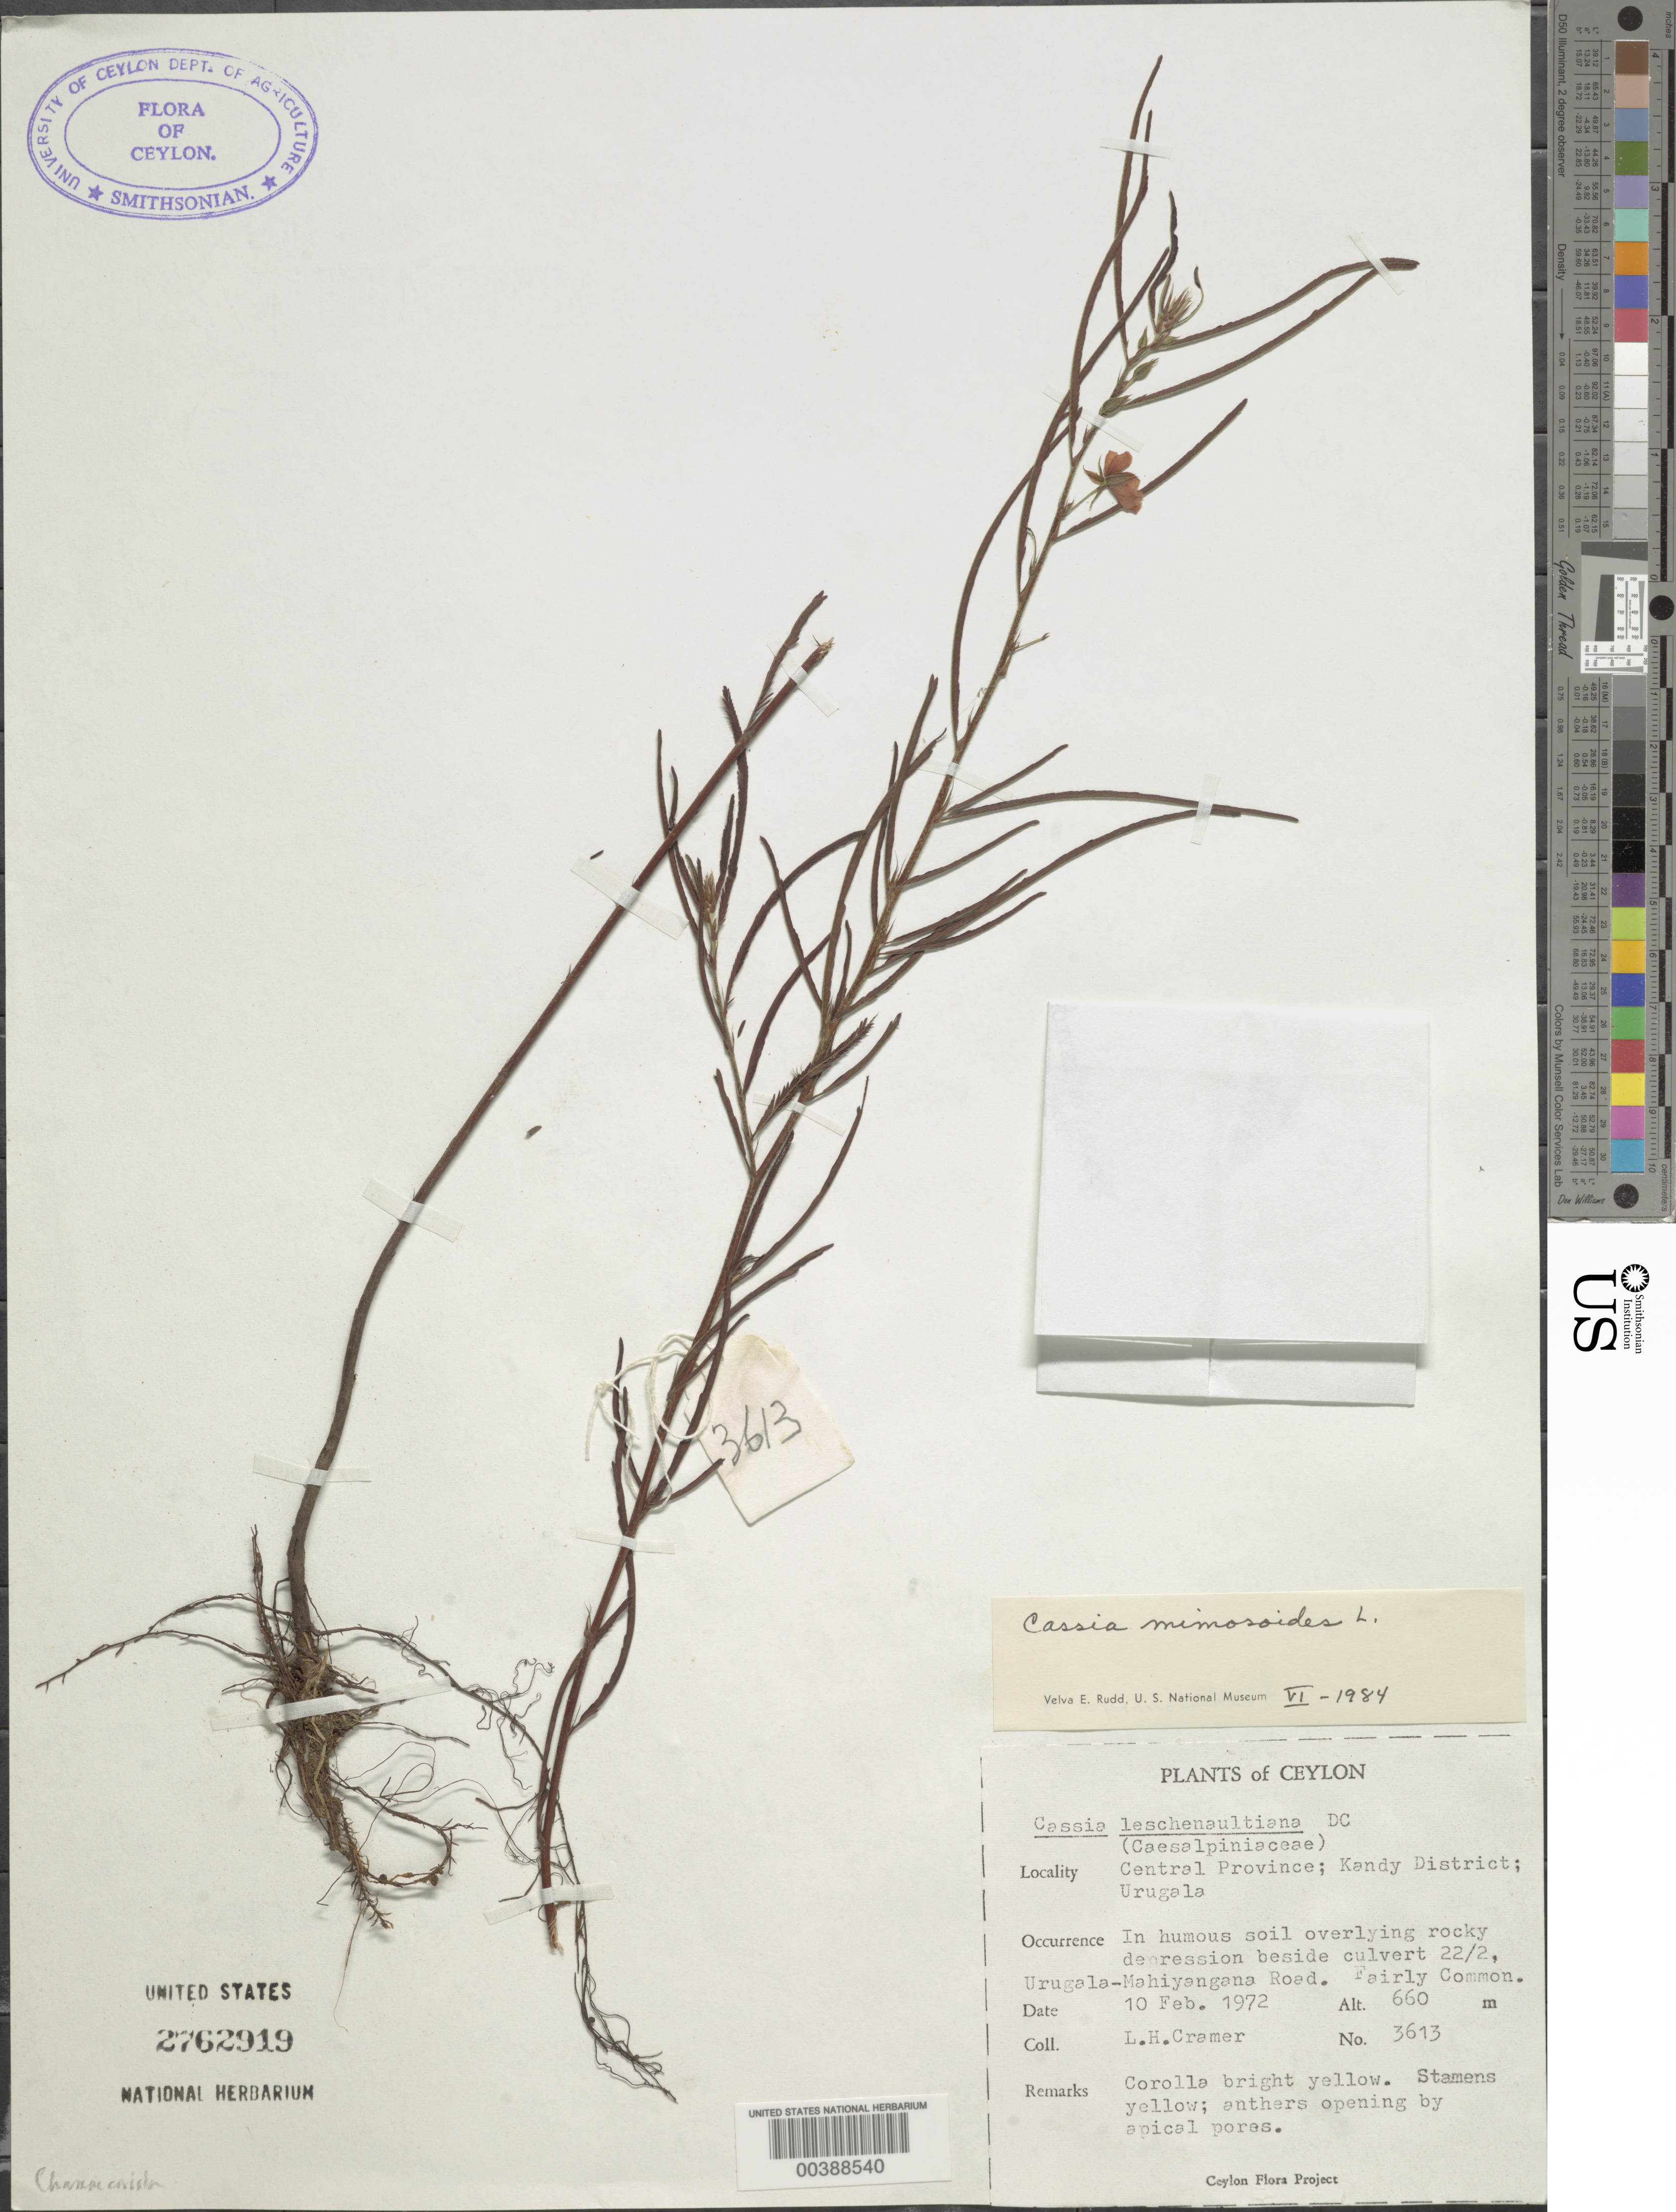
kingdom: Plantae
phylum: Tracheophyta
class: Magnoliopsida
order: Fabales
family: Fabaceae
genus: Chamaecrista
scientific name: Chamaecrista mimosoides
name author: (L.) Greene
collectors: L. H. Cramer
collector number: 3613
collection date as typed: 10 Feb 1972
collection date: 1972-02-10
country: Sri Lanka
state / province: Central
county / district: Kandy Dist.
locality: Urugala; beside culvert 22/2, urugala-mahiyangana road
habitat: In humous soil overlying rocky depression beside culvert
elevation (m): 660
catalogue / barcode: US 2762919